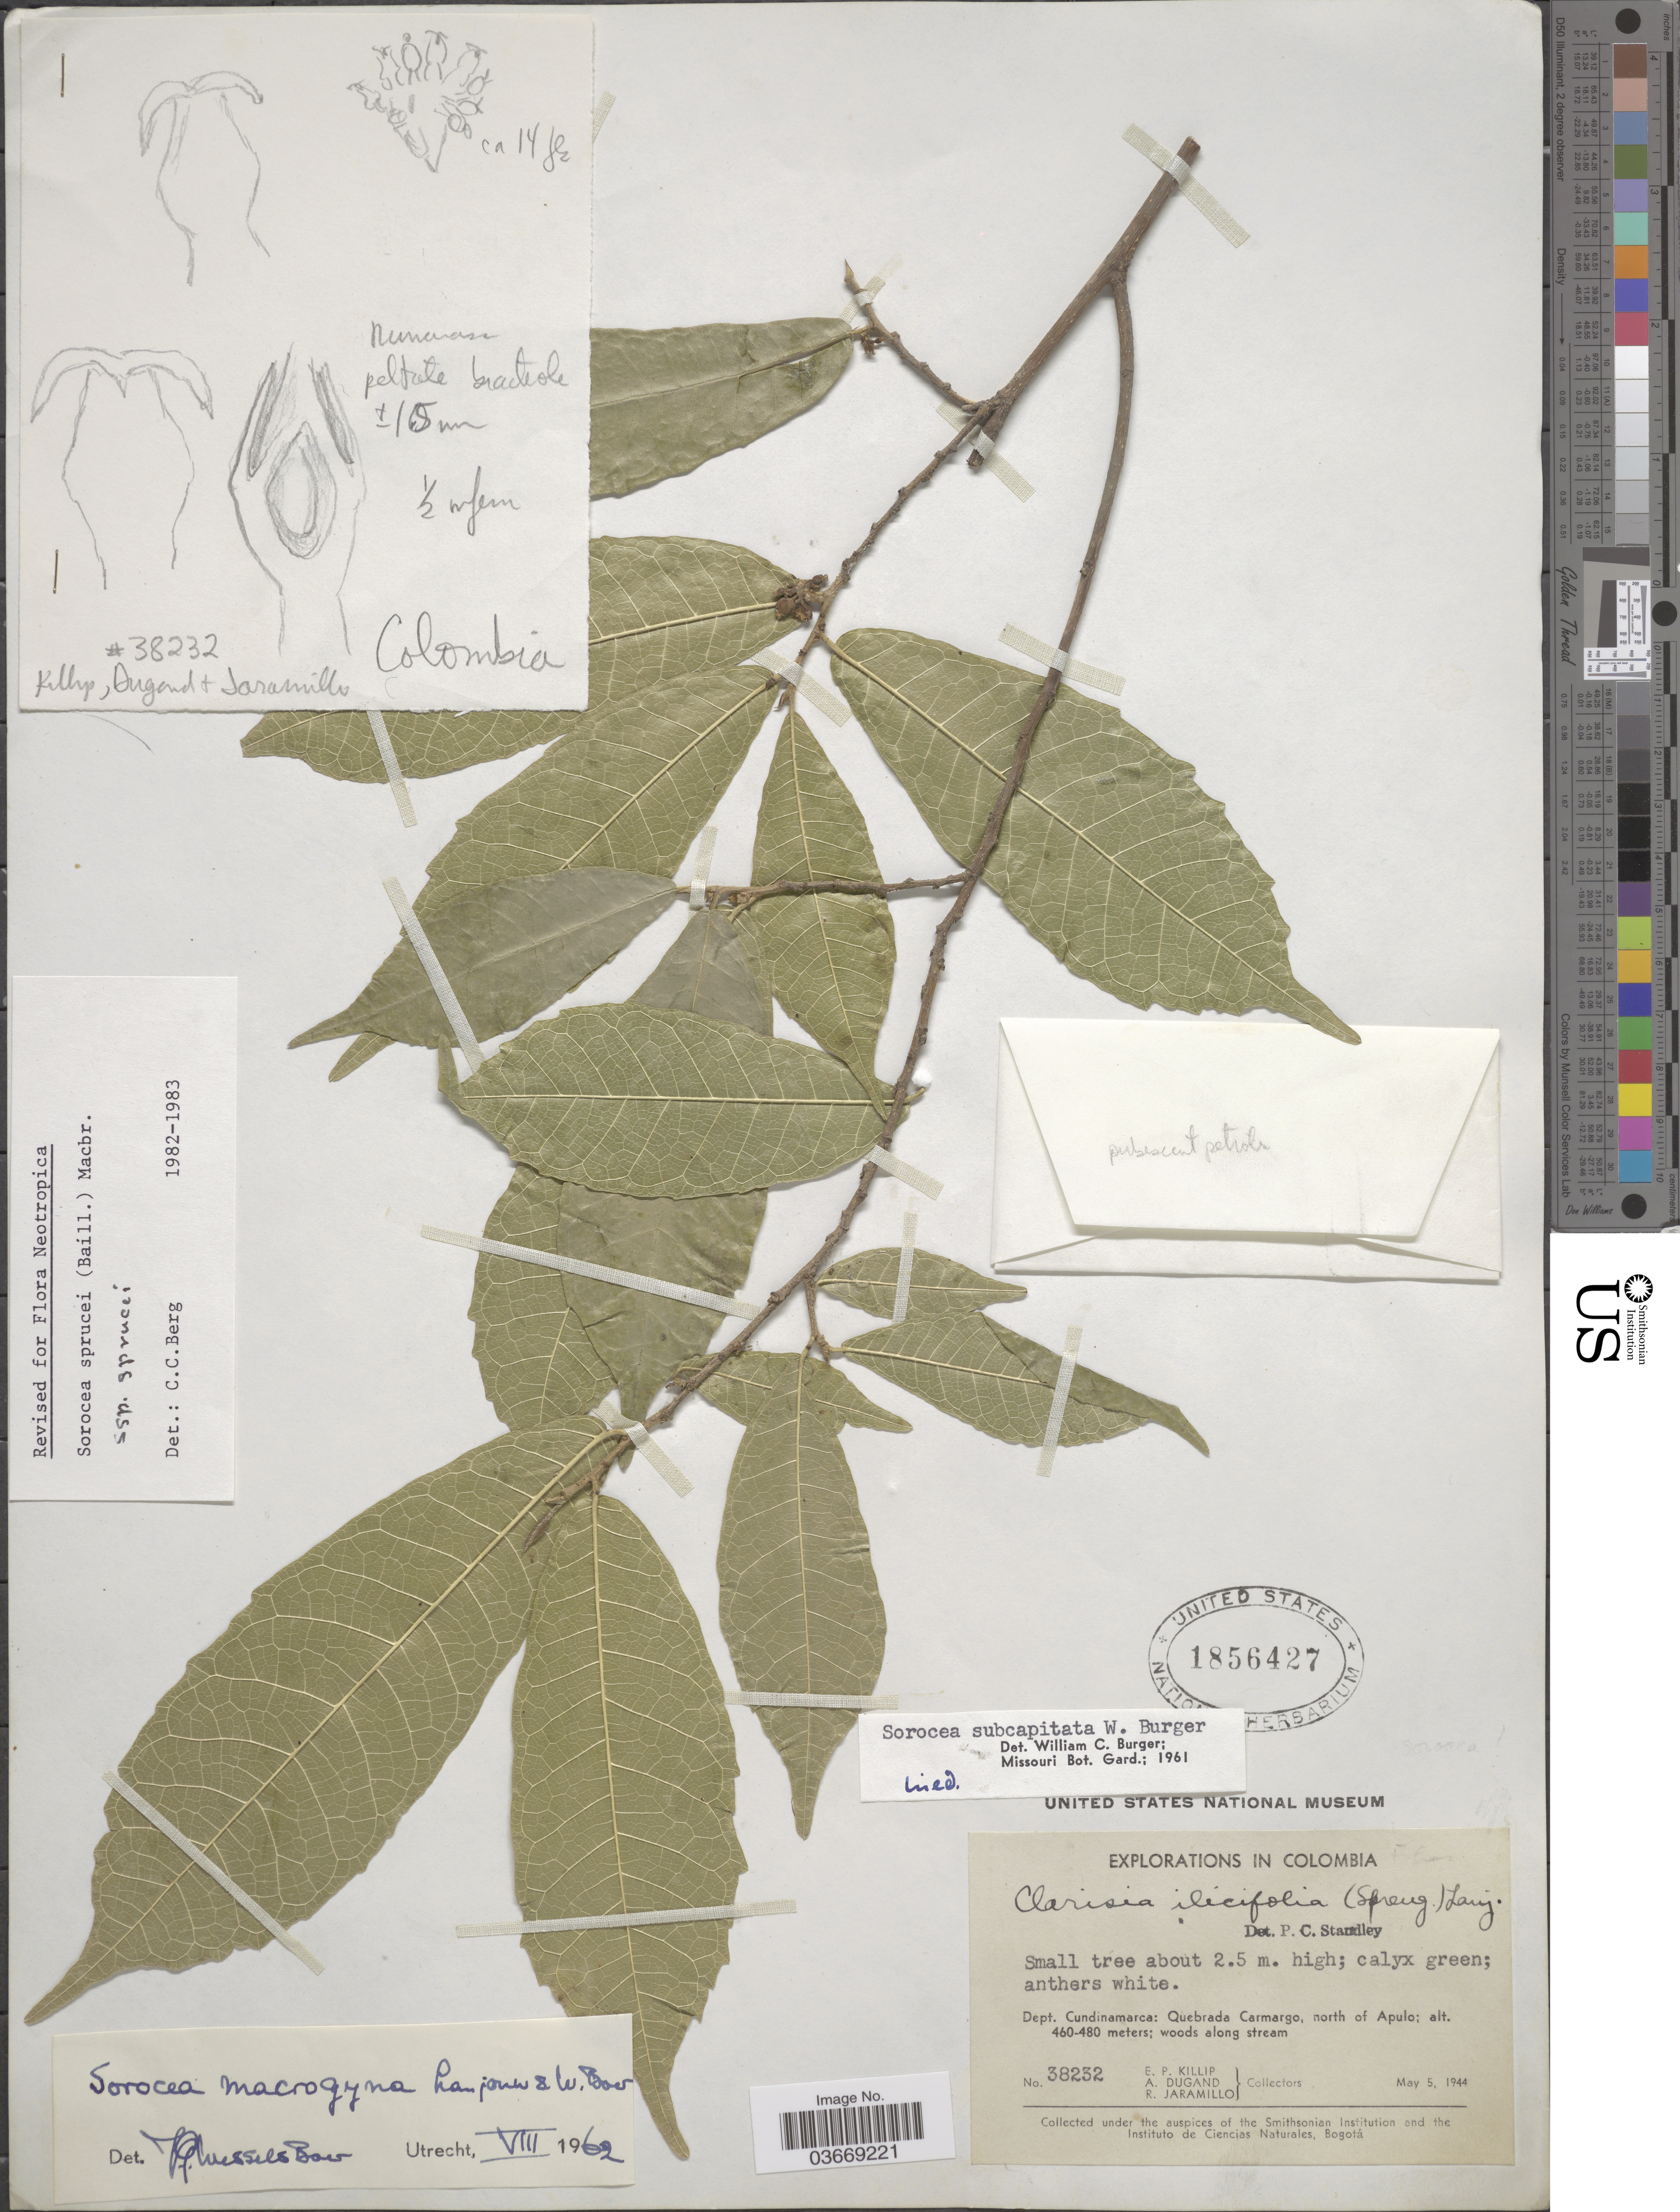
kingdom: Plantae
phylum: Tracheophyta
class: Magnoliopsida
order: Rosales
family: Moraceae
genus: Sorocea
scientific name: Sorocea sprucei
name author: (Baill.) J.F. Macbr.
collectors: E. P. Killip, A. Dugand & R. Jaramillo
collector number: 38232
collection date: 1944-05-05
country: Colombia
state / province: Cundinamarca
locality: Dept. Cundinamarca: Quebrada Carmargo, north of Apulo.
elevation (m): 460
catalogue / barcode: US 1856427